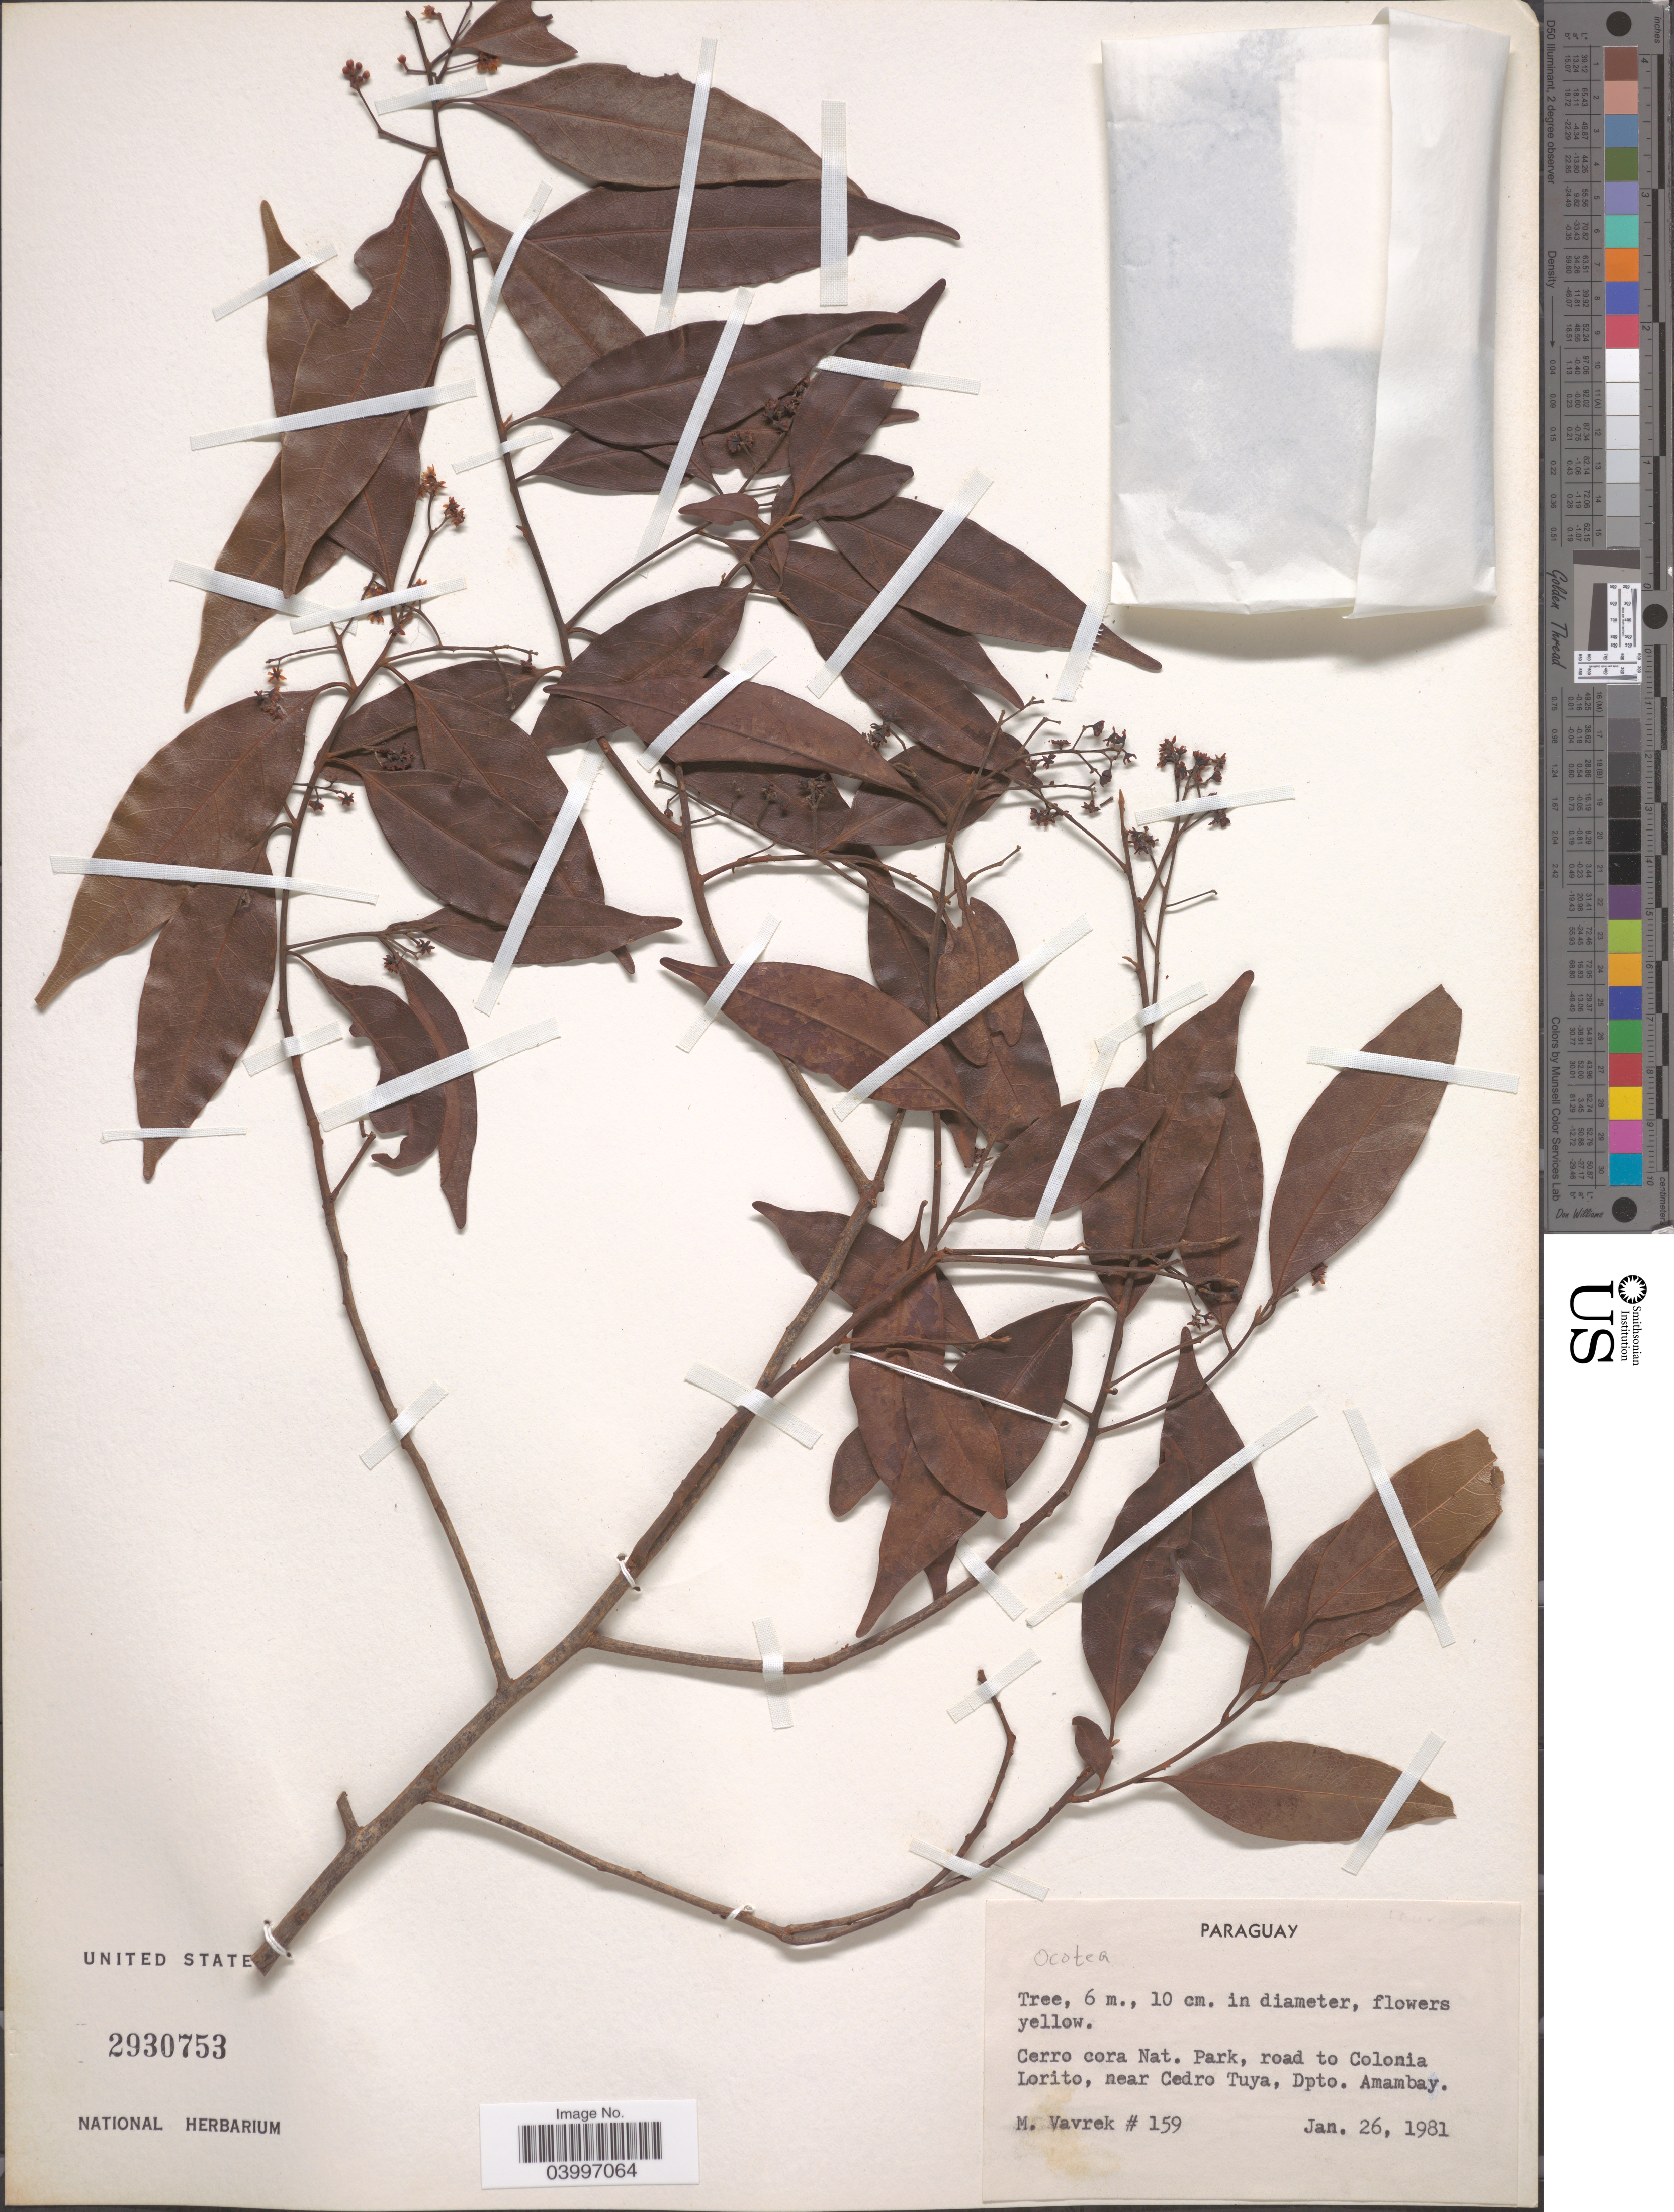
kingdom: Plantae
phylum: Tracheophyta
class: Magnoliopsida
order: Laurales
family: Lauraceae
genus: Ocotea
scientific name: Ocotea sp.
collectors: M. Vavrek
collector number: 159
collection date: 1981-01-26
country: Paraguay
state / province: Amambay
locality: Cerro cora Nat. Park, road to Colonia Lorito, near Cedro Tuya, Dpto. Amambay.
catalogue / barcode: US 2930753